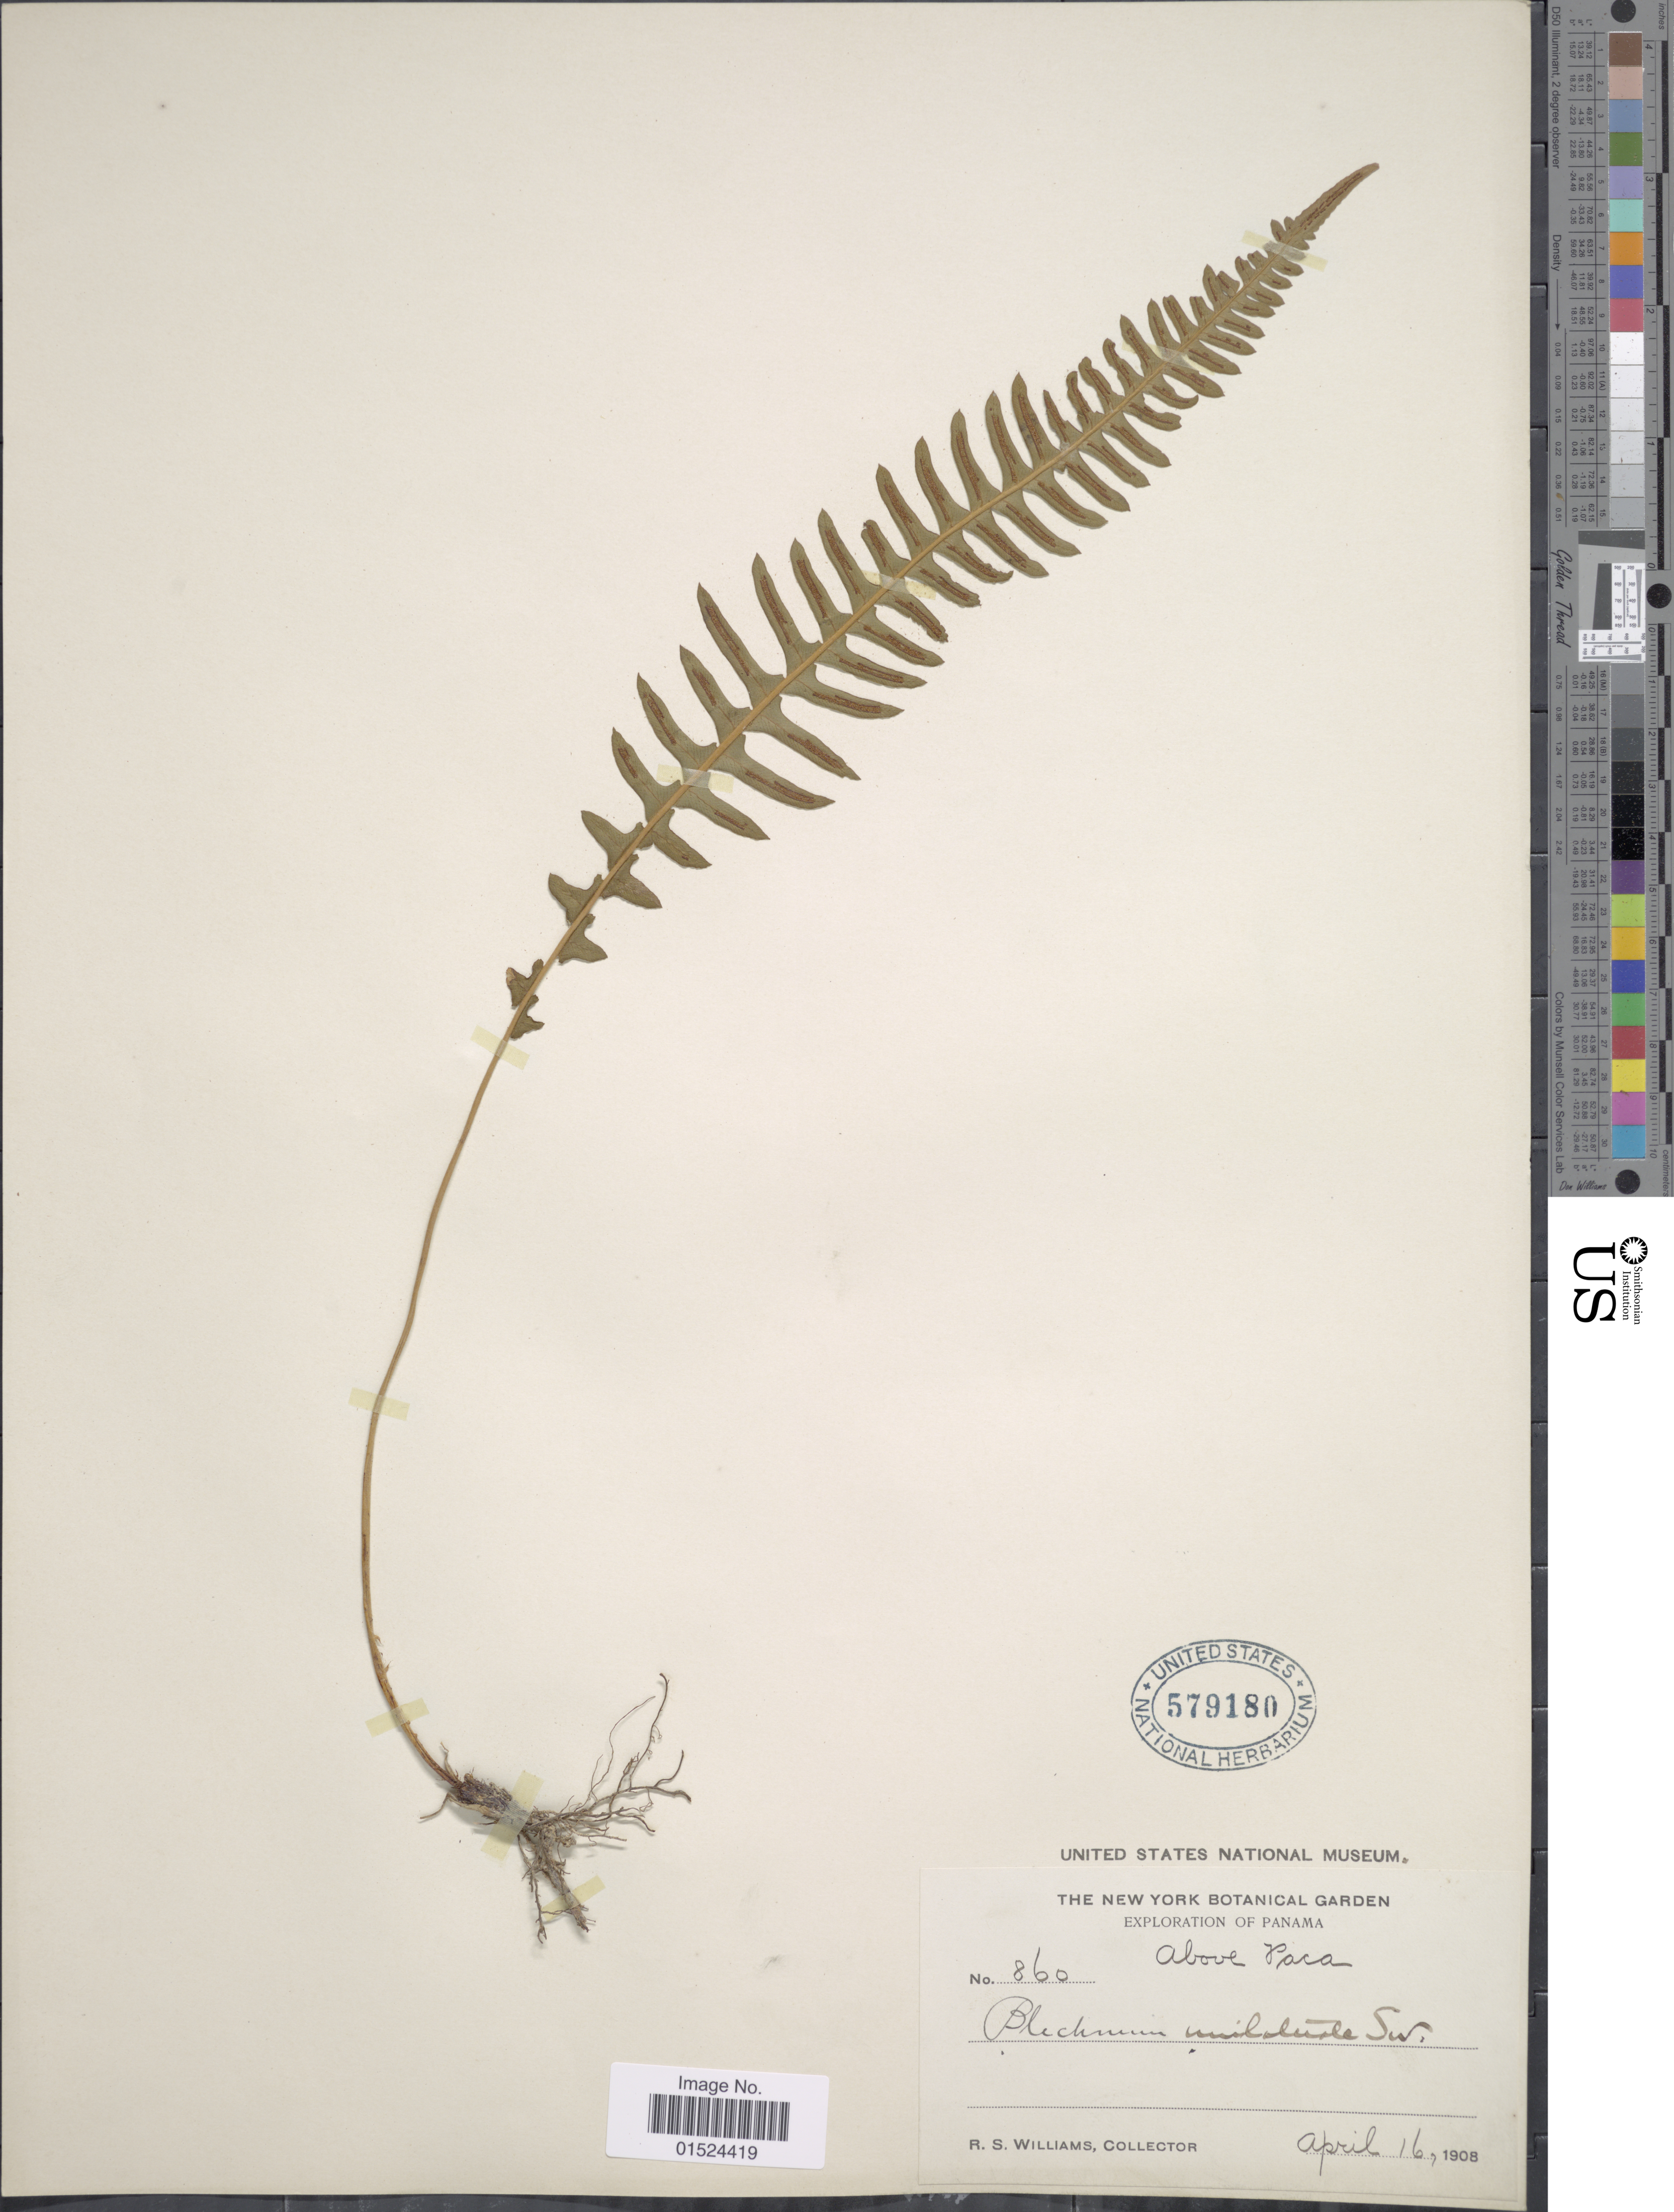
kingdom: Plantae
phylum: Tracheophyta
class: Polypodiopsida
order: Polypodiales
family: Blechnaceae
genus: Blechnum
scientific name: Blechnum polypodioides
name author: Raddi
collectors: R. S. Williams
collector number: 860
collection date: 1908-04-16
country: Panama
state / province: Panamá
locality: Above Paca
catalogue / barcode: US 579180